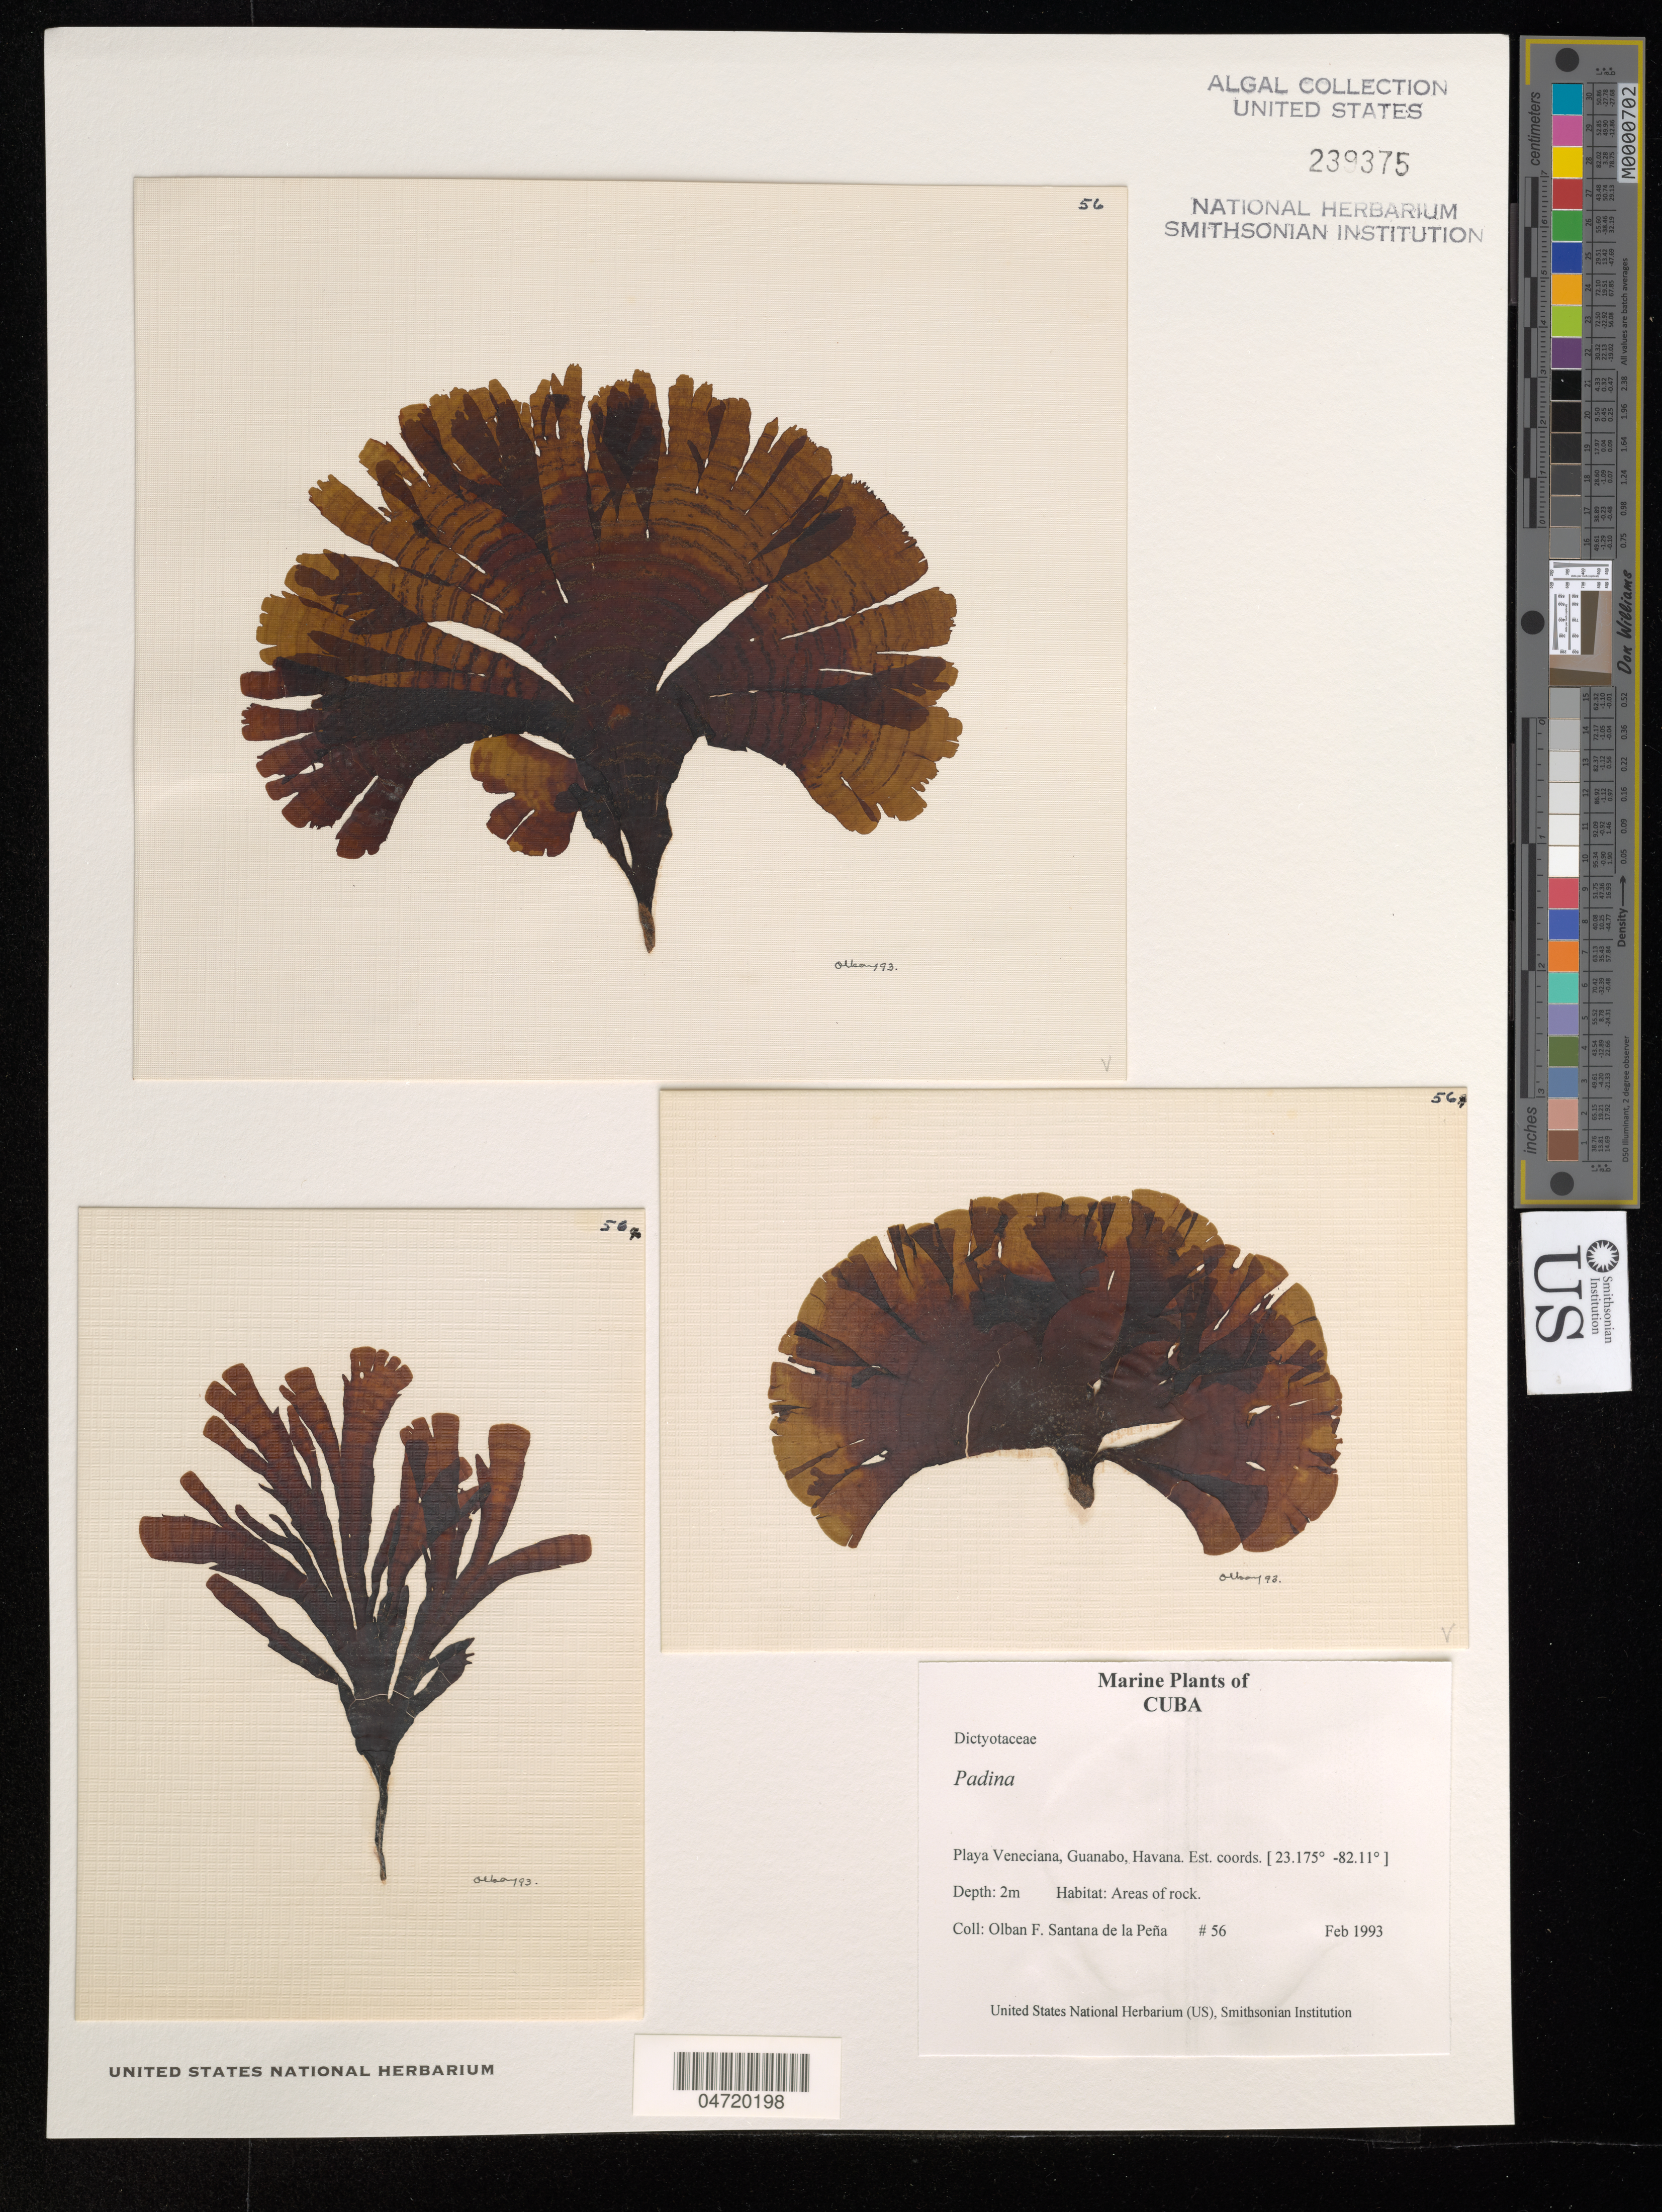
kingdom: Chromista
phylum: Ochrophyta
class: Phaeophyceae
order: Dictyotales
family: Dictyotaceae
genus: Padina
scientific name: Padina sp.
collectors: O. Santana de la Peña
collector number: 56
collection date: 1993-02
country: Cuba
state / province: La Habana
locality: Playa Veneciana, Guanabo, Habana.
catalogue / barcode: US 239375